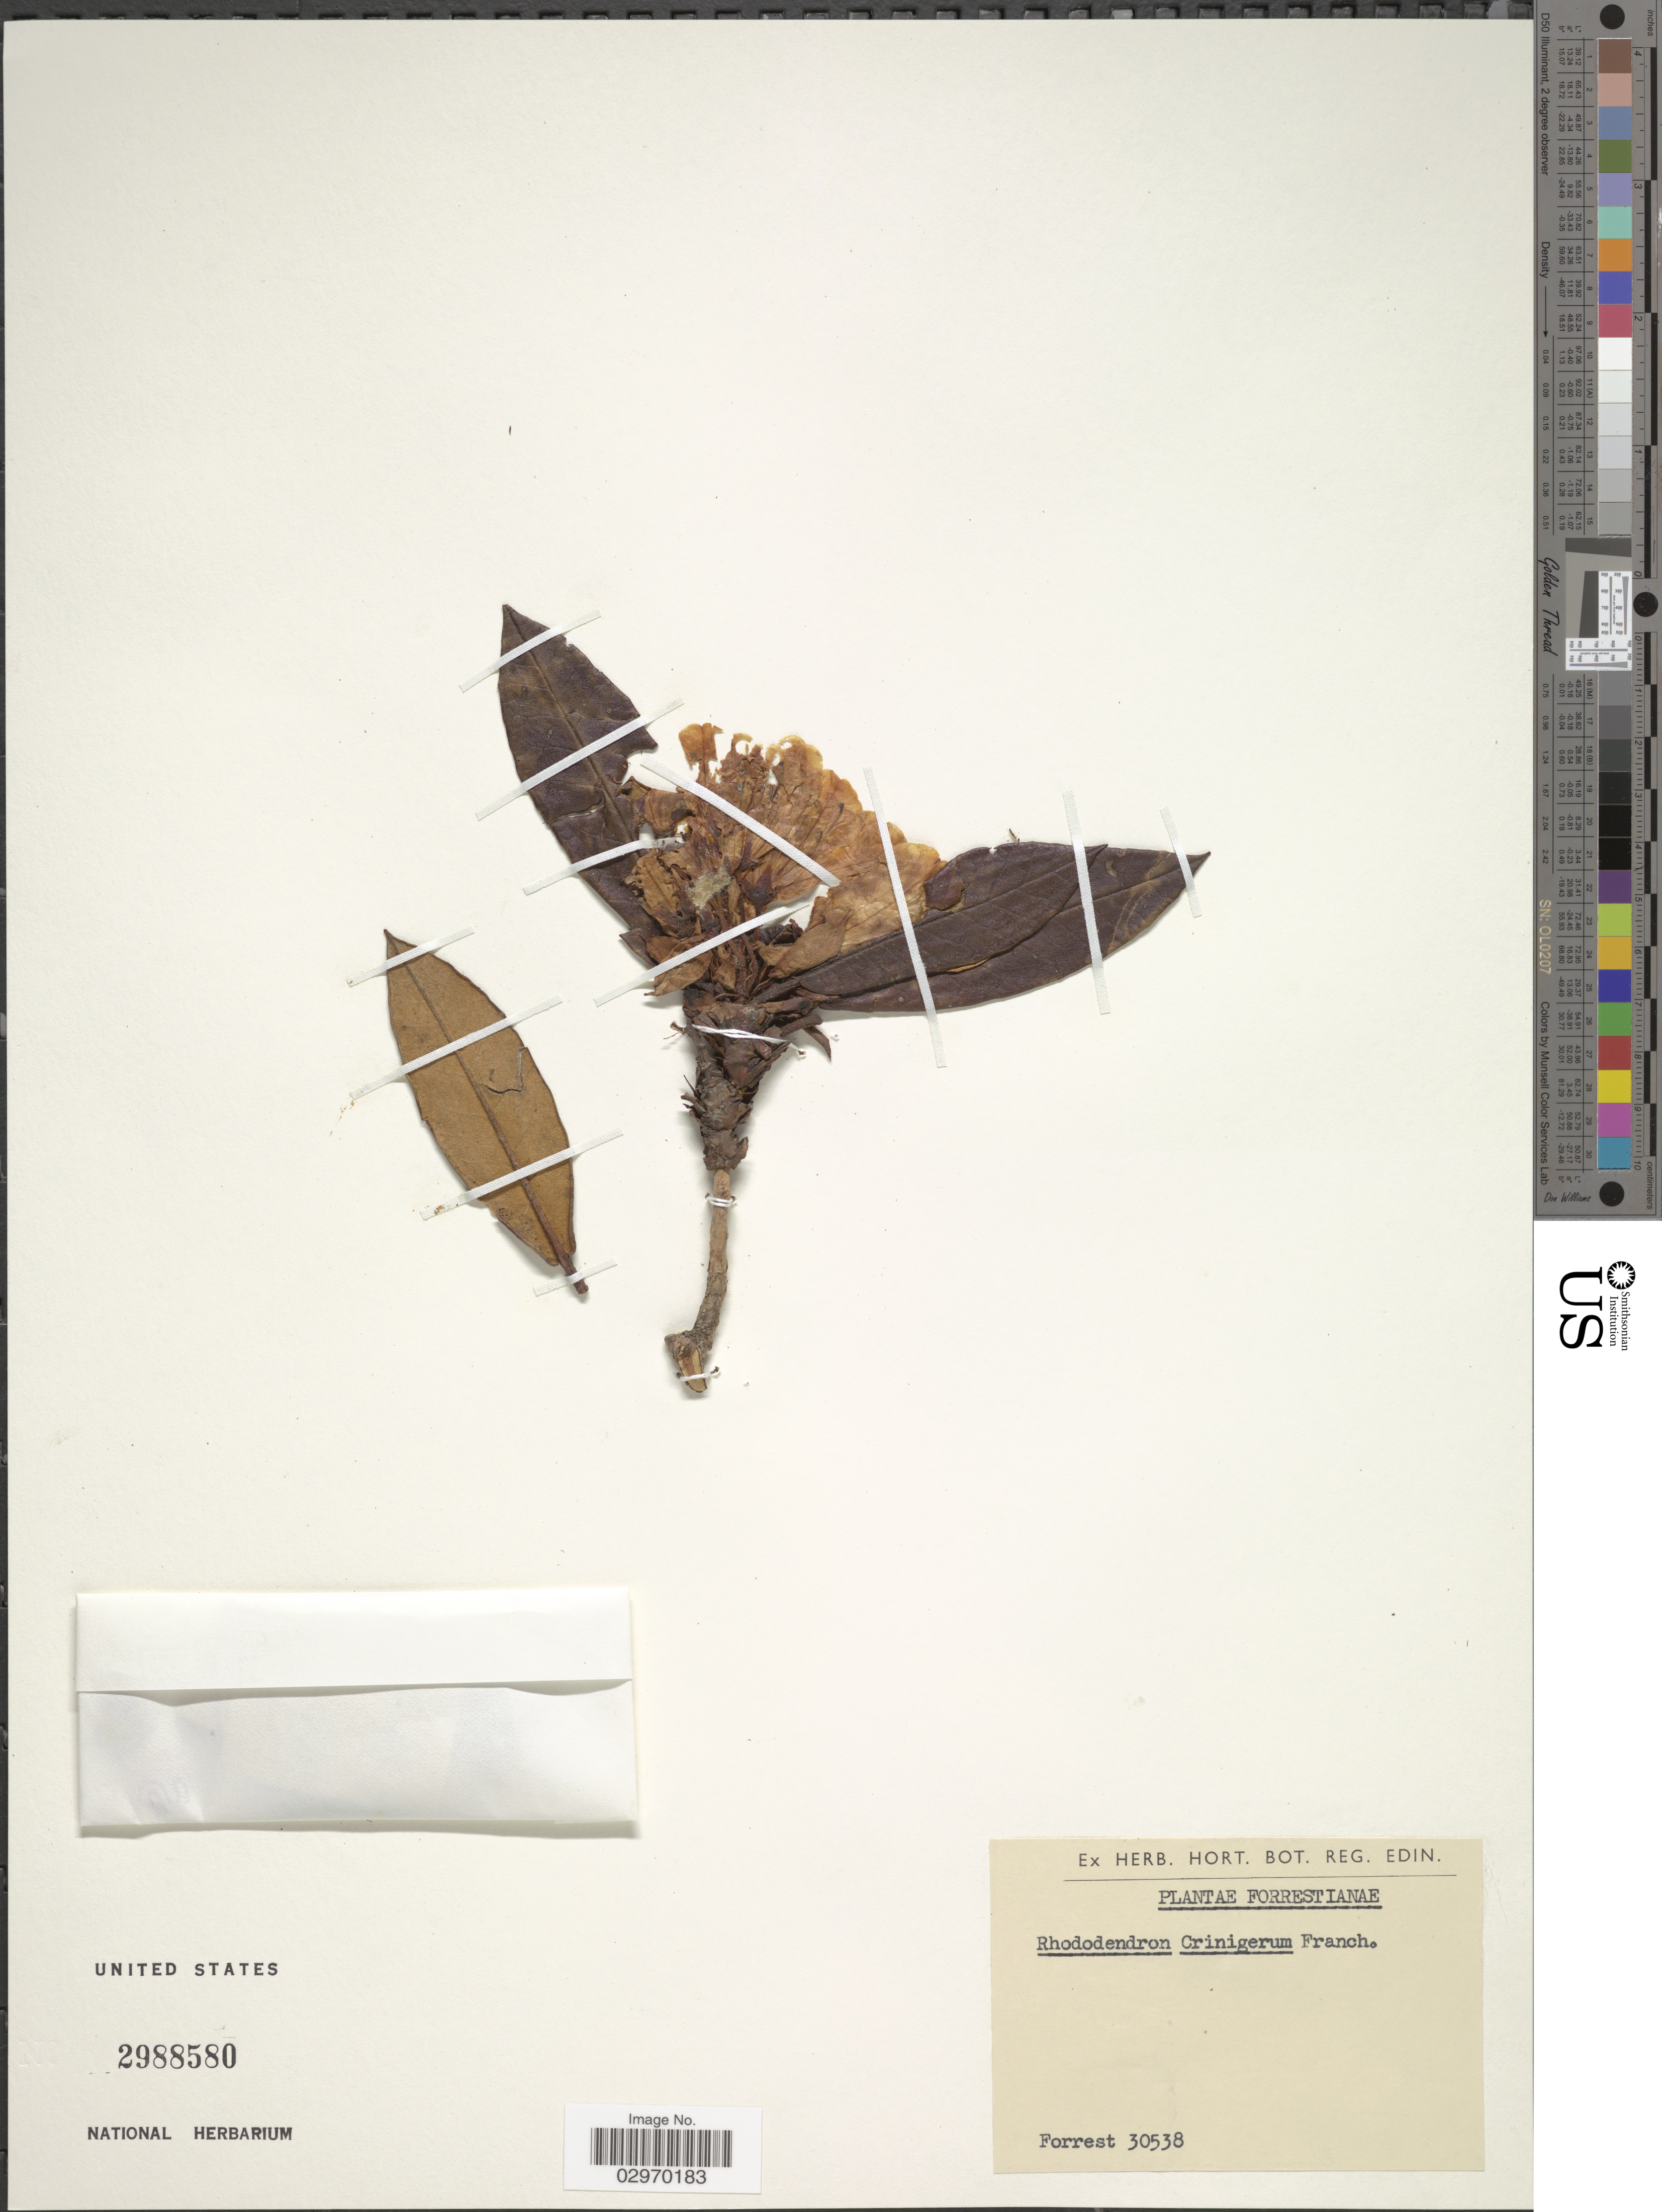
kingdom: Plantae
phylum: Tracheophyta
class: Magnoliopsida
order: Ericales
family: Ericaceae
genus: Rhododendron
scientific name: Rhododendron crinigerum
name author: Franch.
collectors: -. Forrest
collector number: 30538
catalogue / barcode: US 2988580